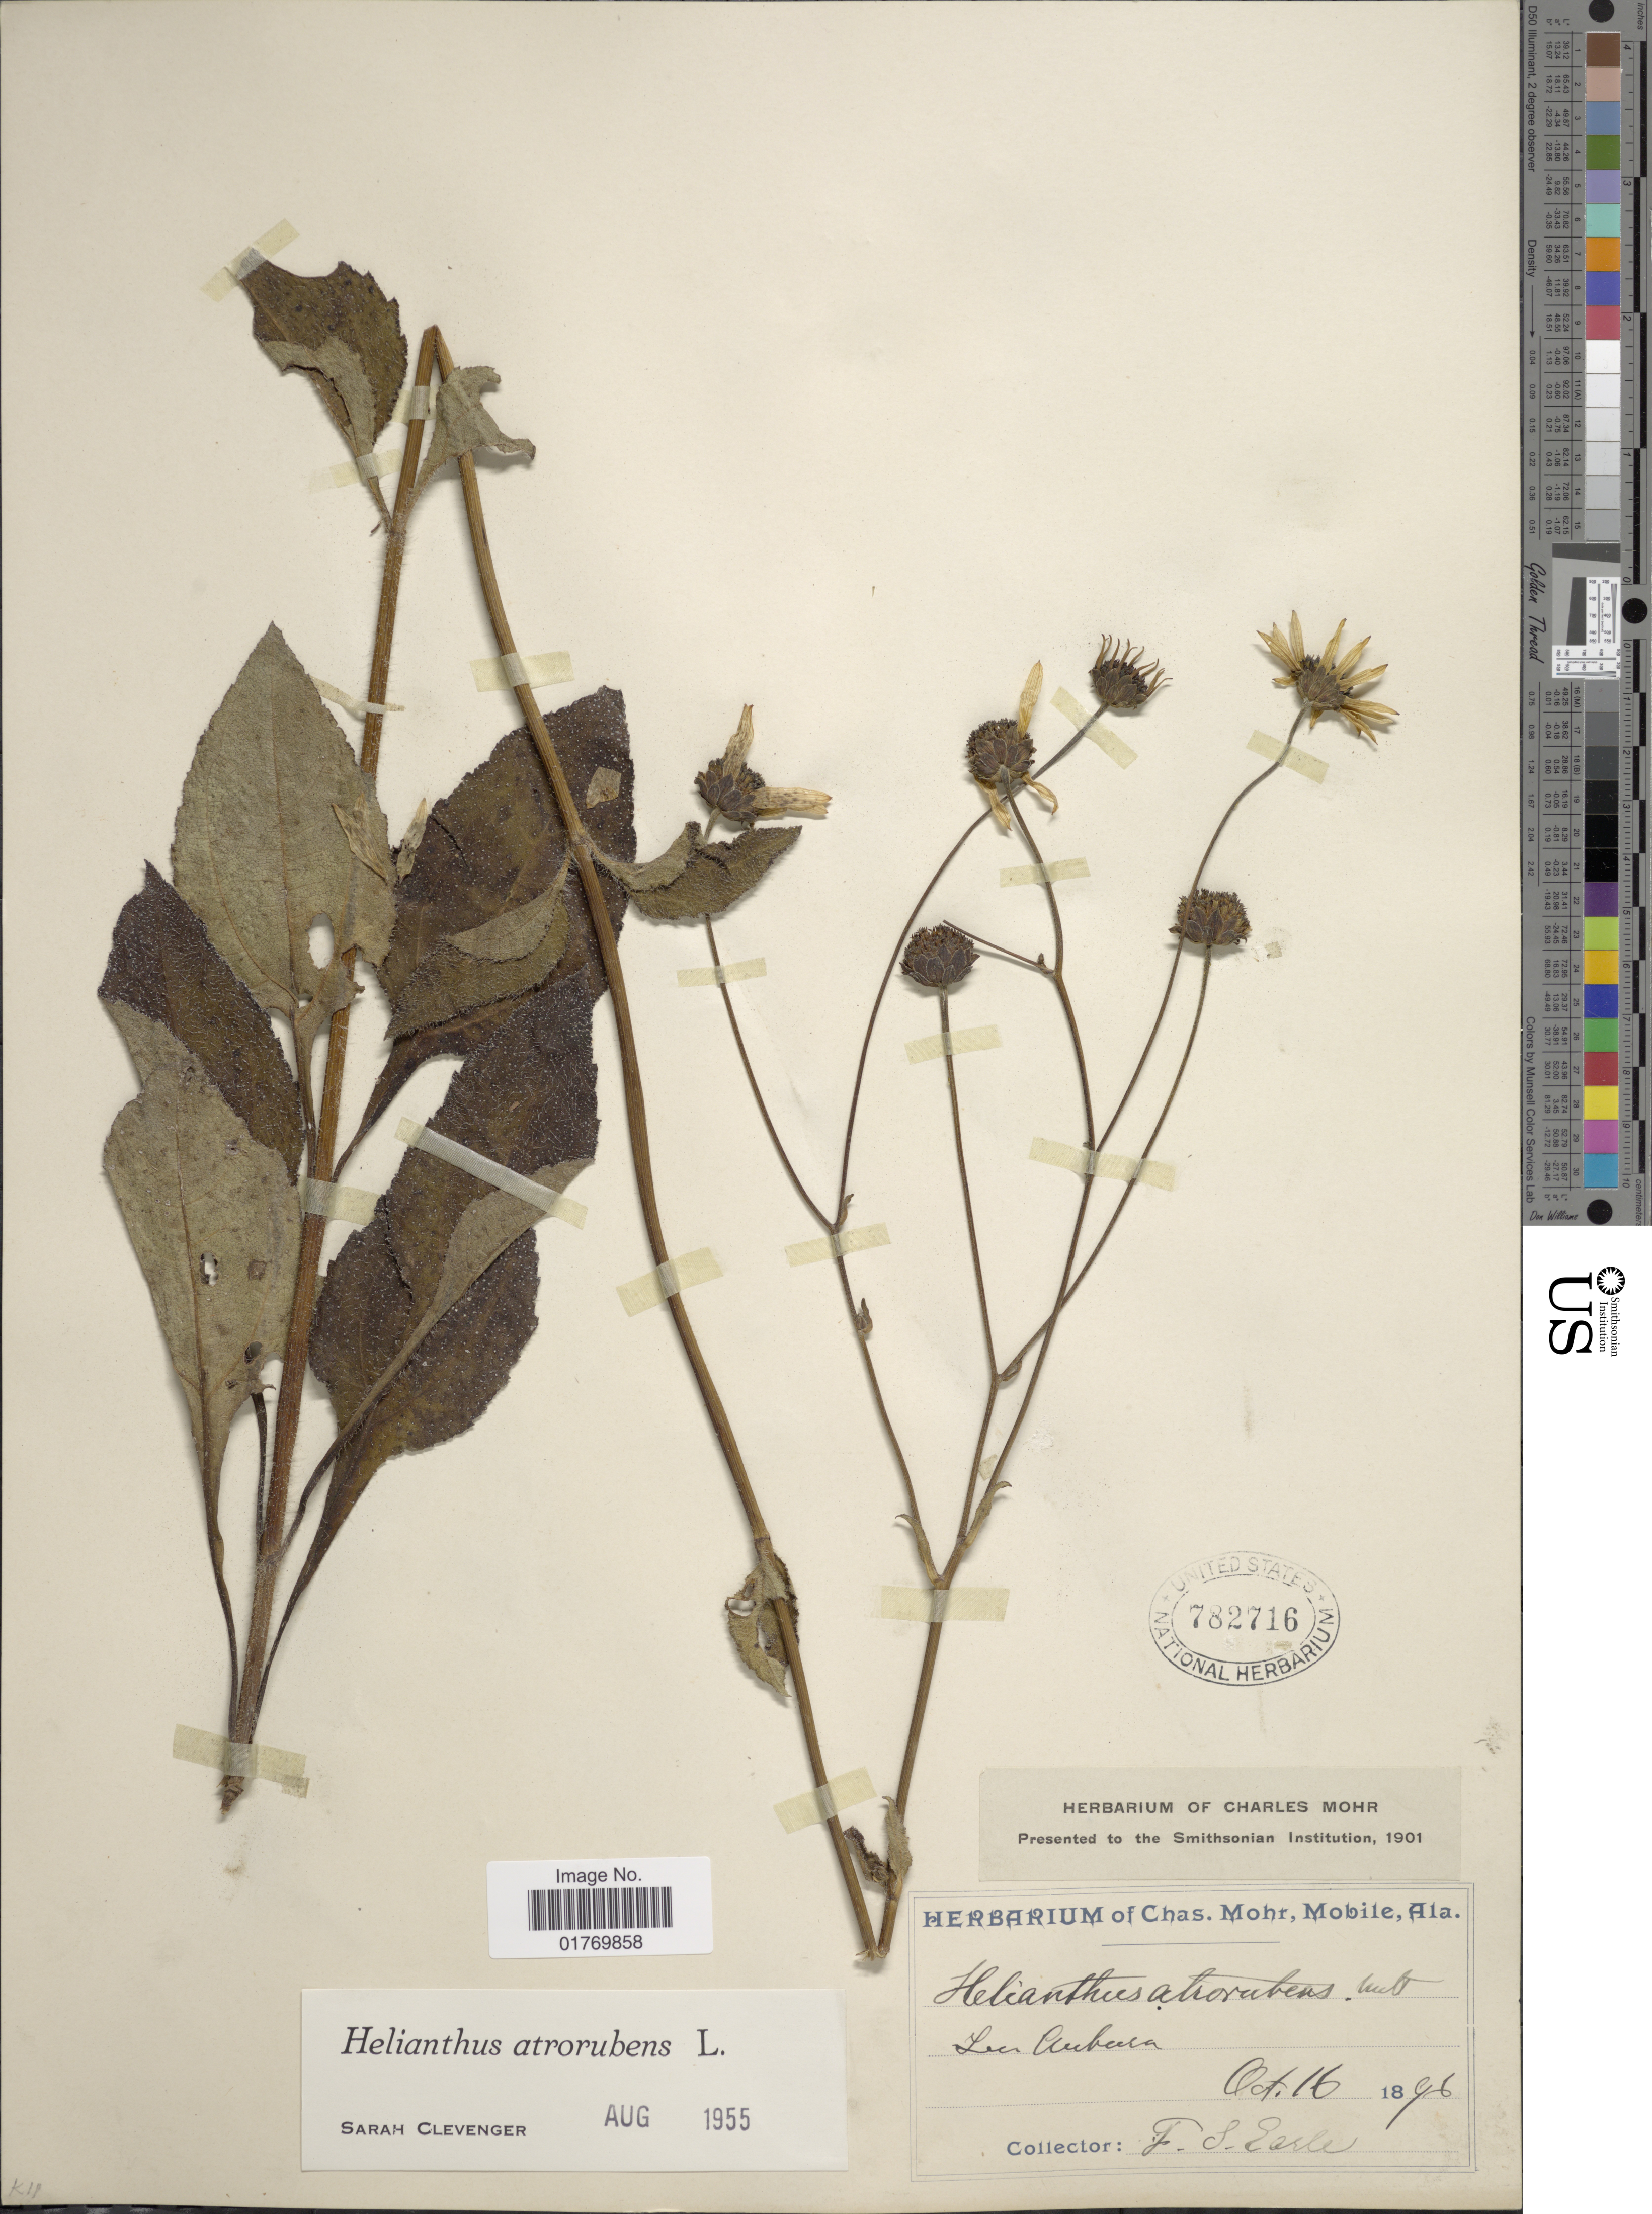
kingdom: Plantae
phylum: Tracheophyta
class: Magnoliopsida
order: Asterales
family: Asteraceae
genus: Helianthus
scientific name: Helianthus atrorubens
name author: L.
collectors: F. S. Earle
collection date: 1896-10-16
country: United States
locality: Lake Auburn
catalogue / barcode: US 782716